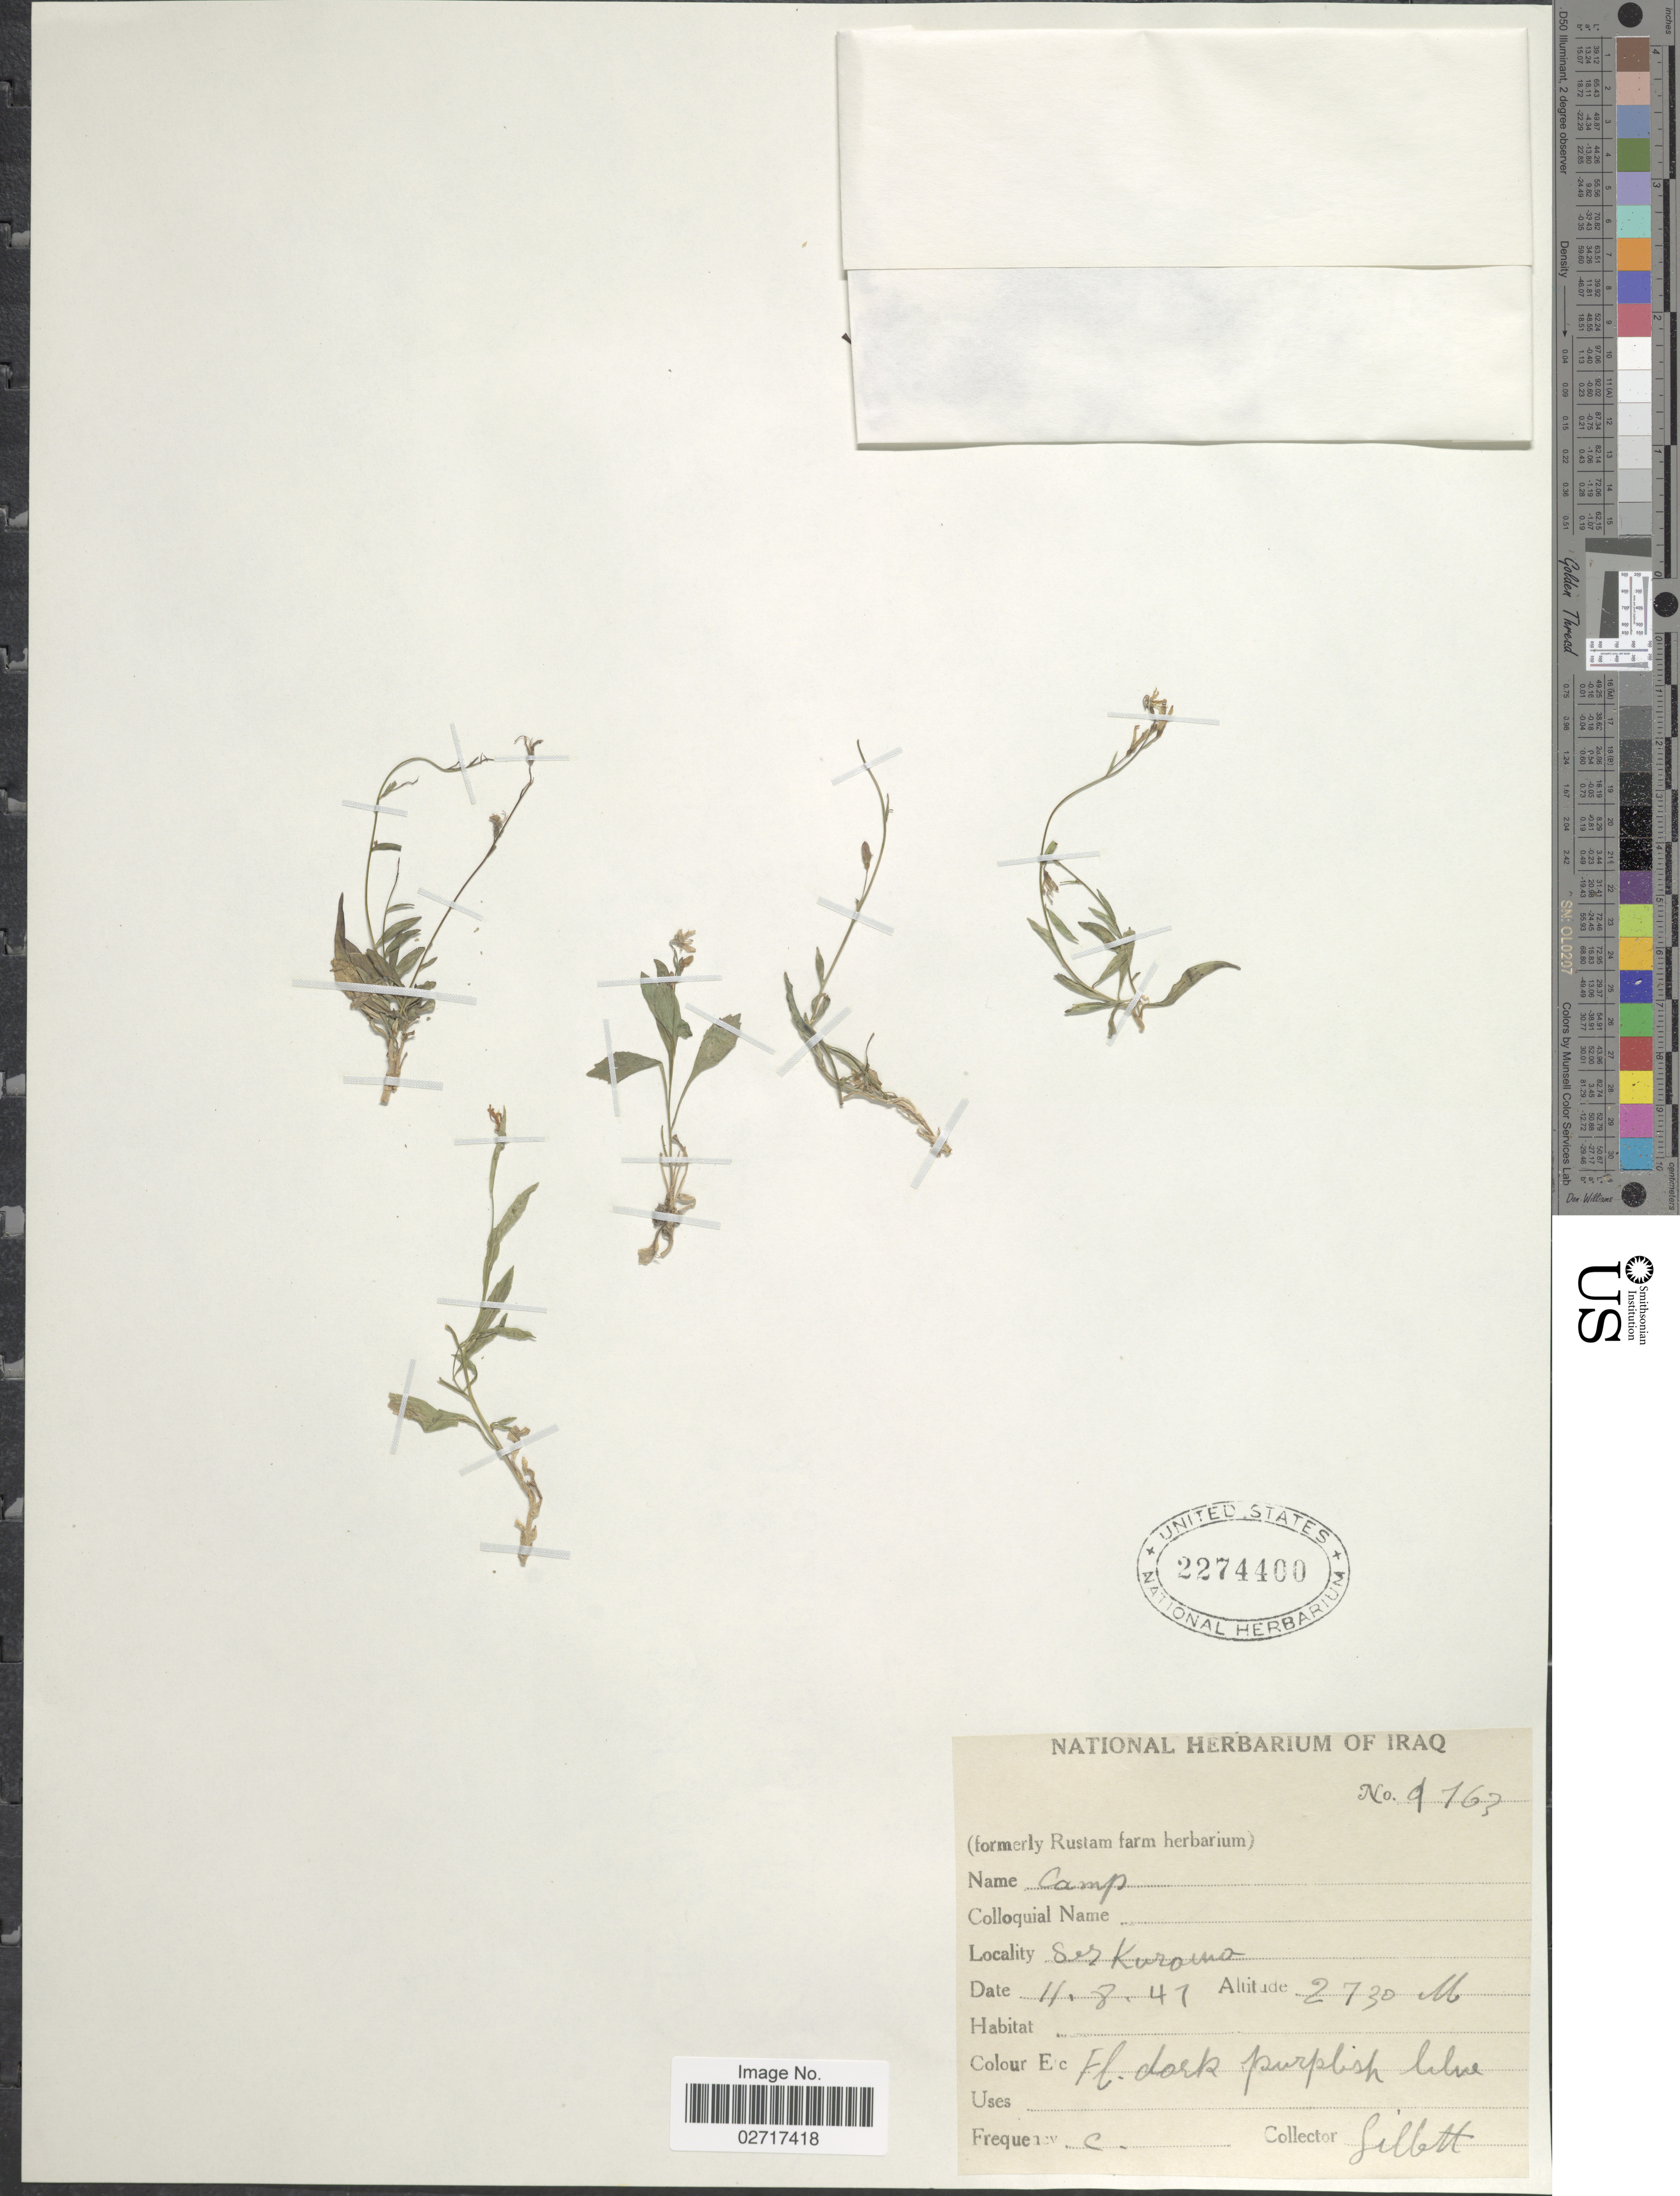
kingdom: Plantae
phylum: Tracheophyta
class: Magnoliopsida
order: Asterales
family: Campanulaceae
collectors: Gillett, --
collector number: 9763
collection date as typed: Transcribed d/m/y: 11/8/47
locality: Ser Kurama.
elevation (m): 2730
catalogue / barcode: US 2274400